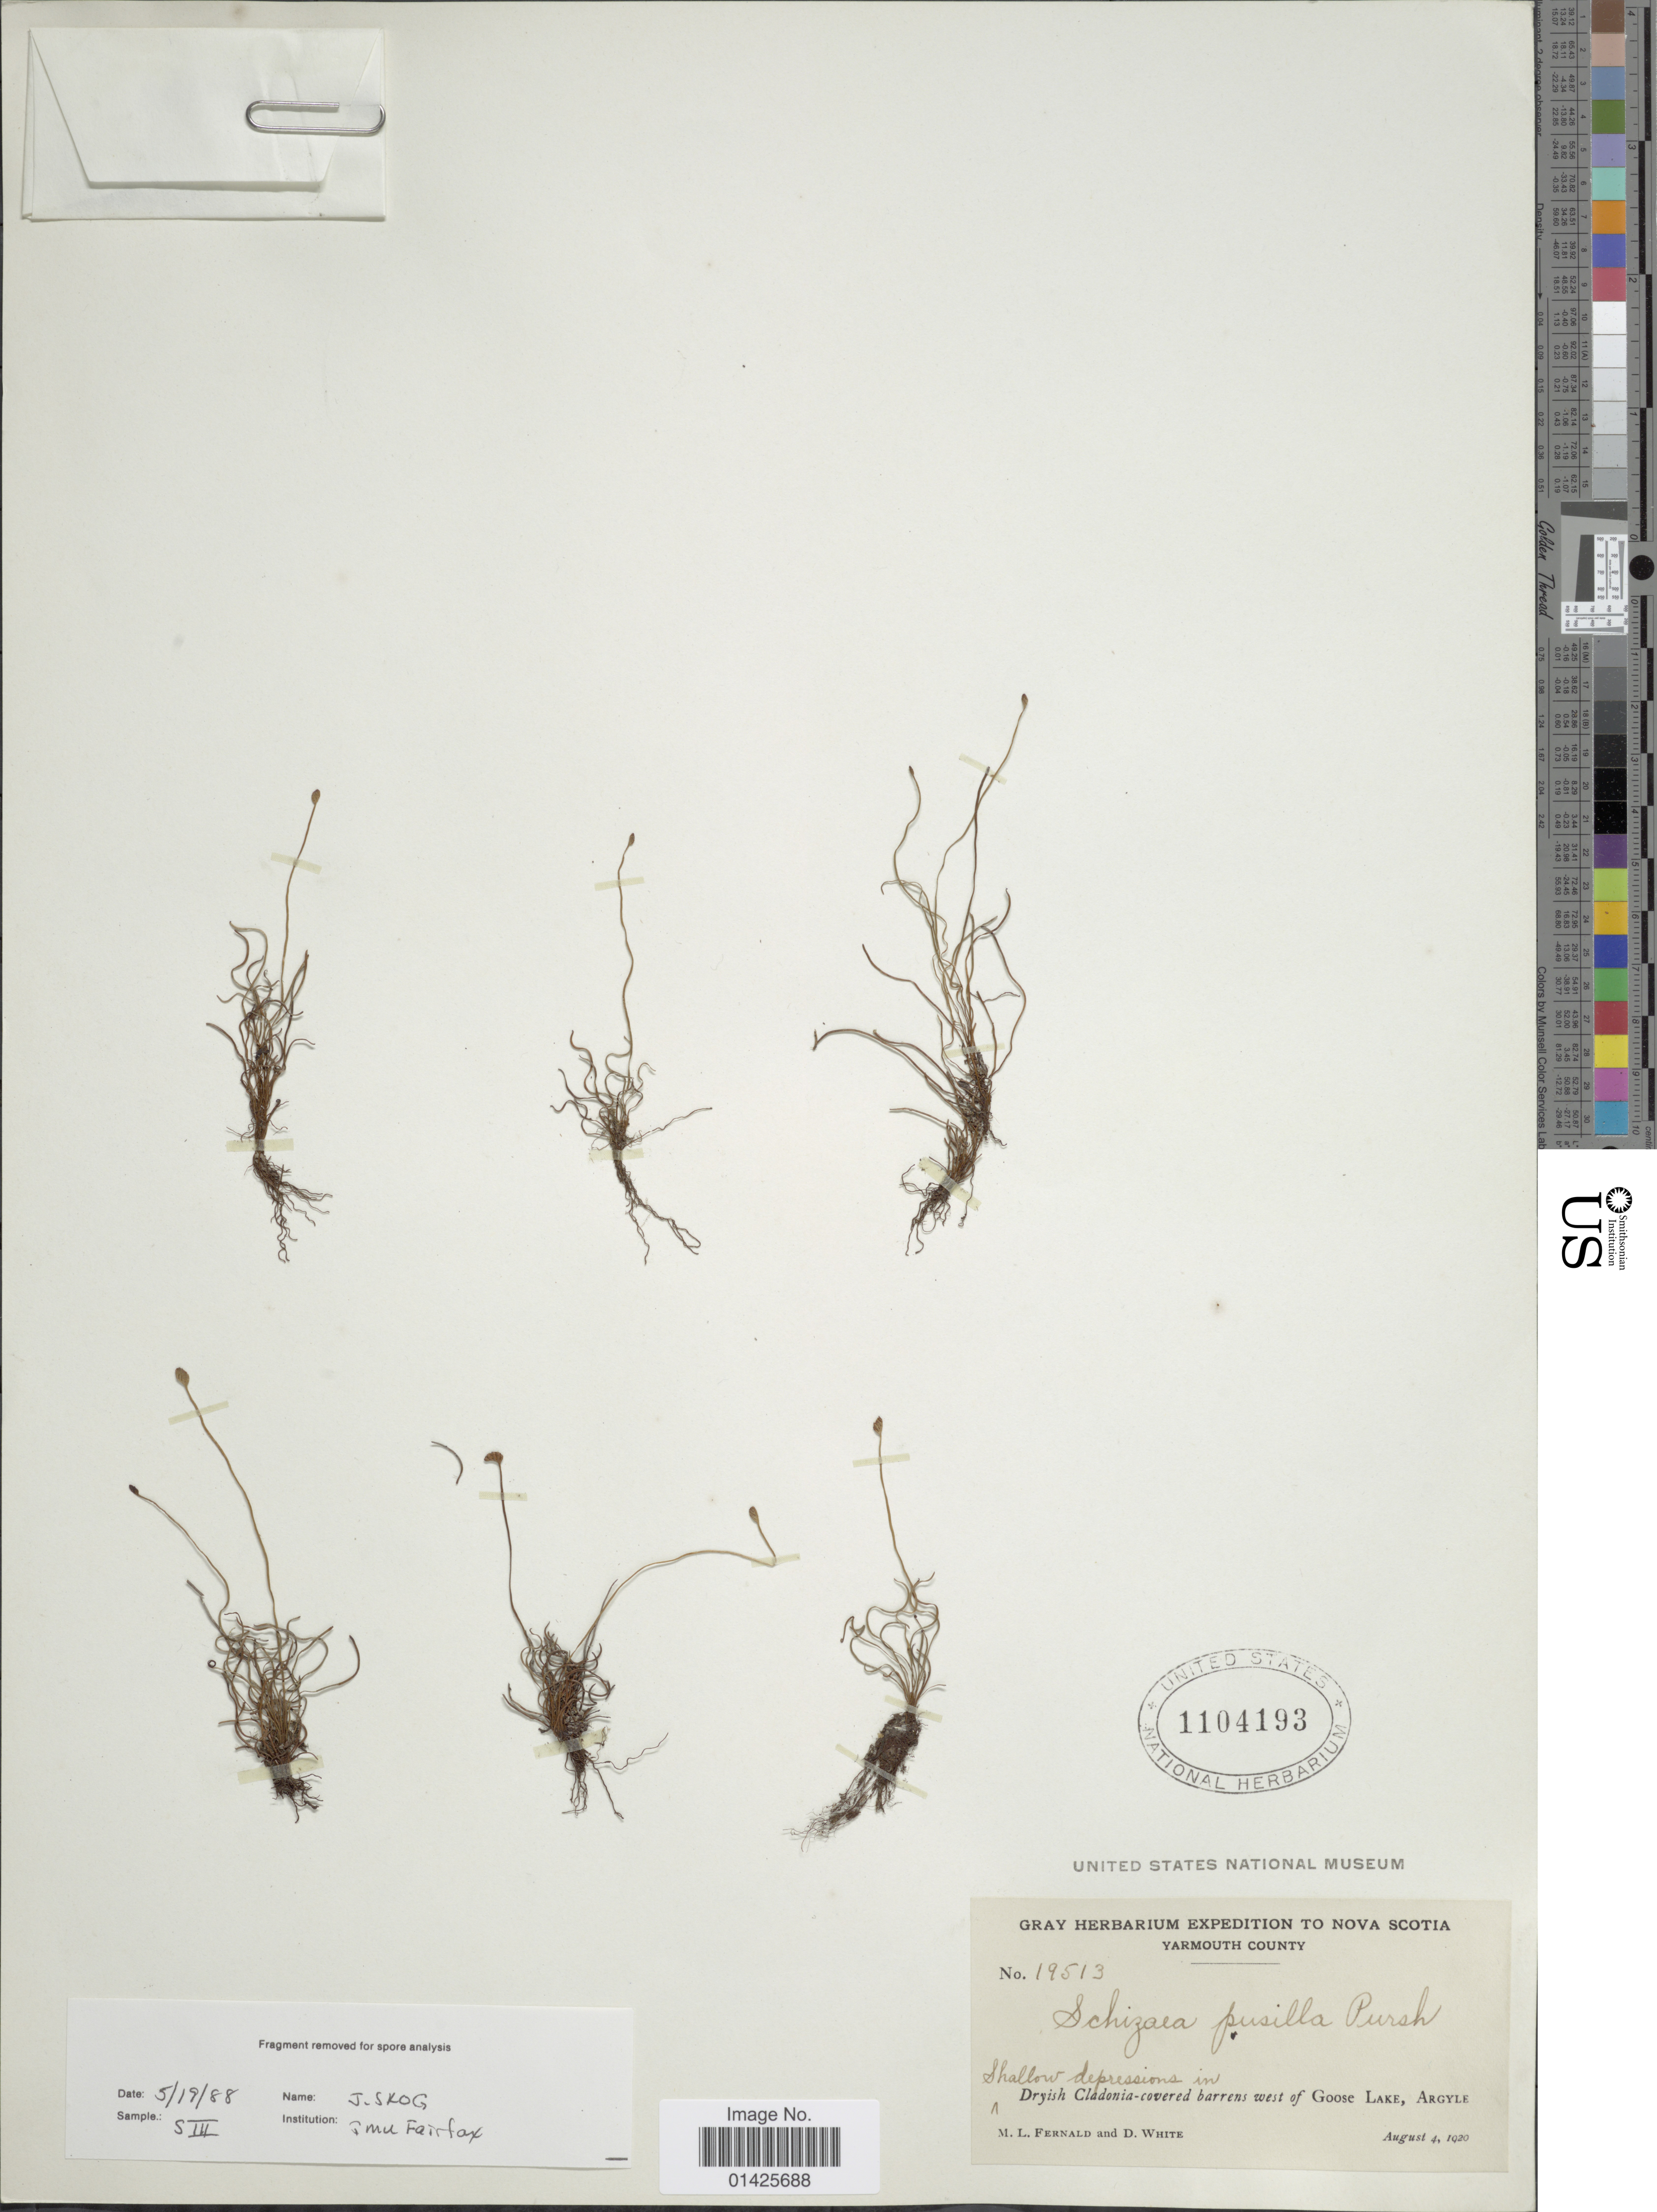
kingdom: Plantae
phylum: Tracheophyta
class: Polypodiopsida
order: Schizaeales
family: Schizaeaceae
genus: Schizaea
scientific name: Schizaea pusilla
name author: Pursh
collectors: M. L. Fernald & D. White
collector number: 19513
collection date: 1920-08-04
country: Canada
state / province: Nova Scotia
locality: Yarmouth County, Shallow depressions in dryish Cladionia-covered barrens west of Goose Lake, Argyle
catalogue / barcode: US 1104193